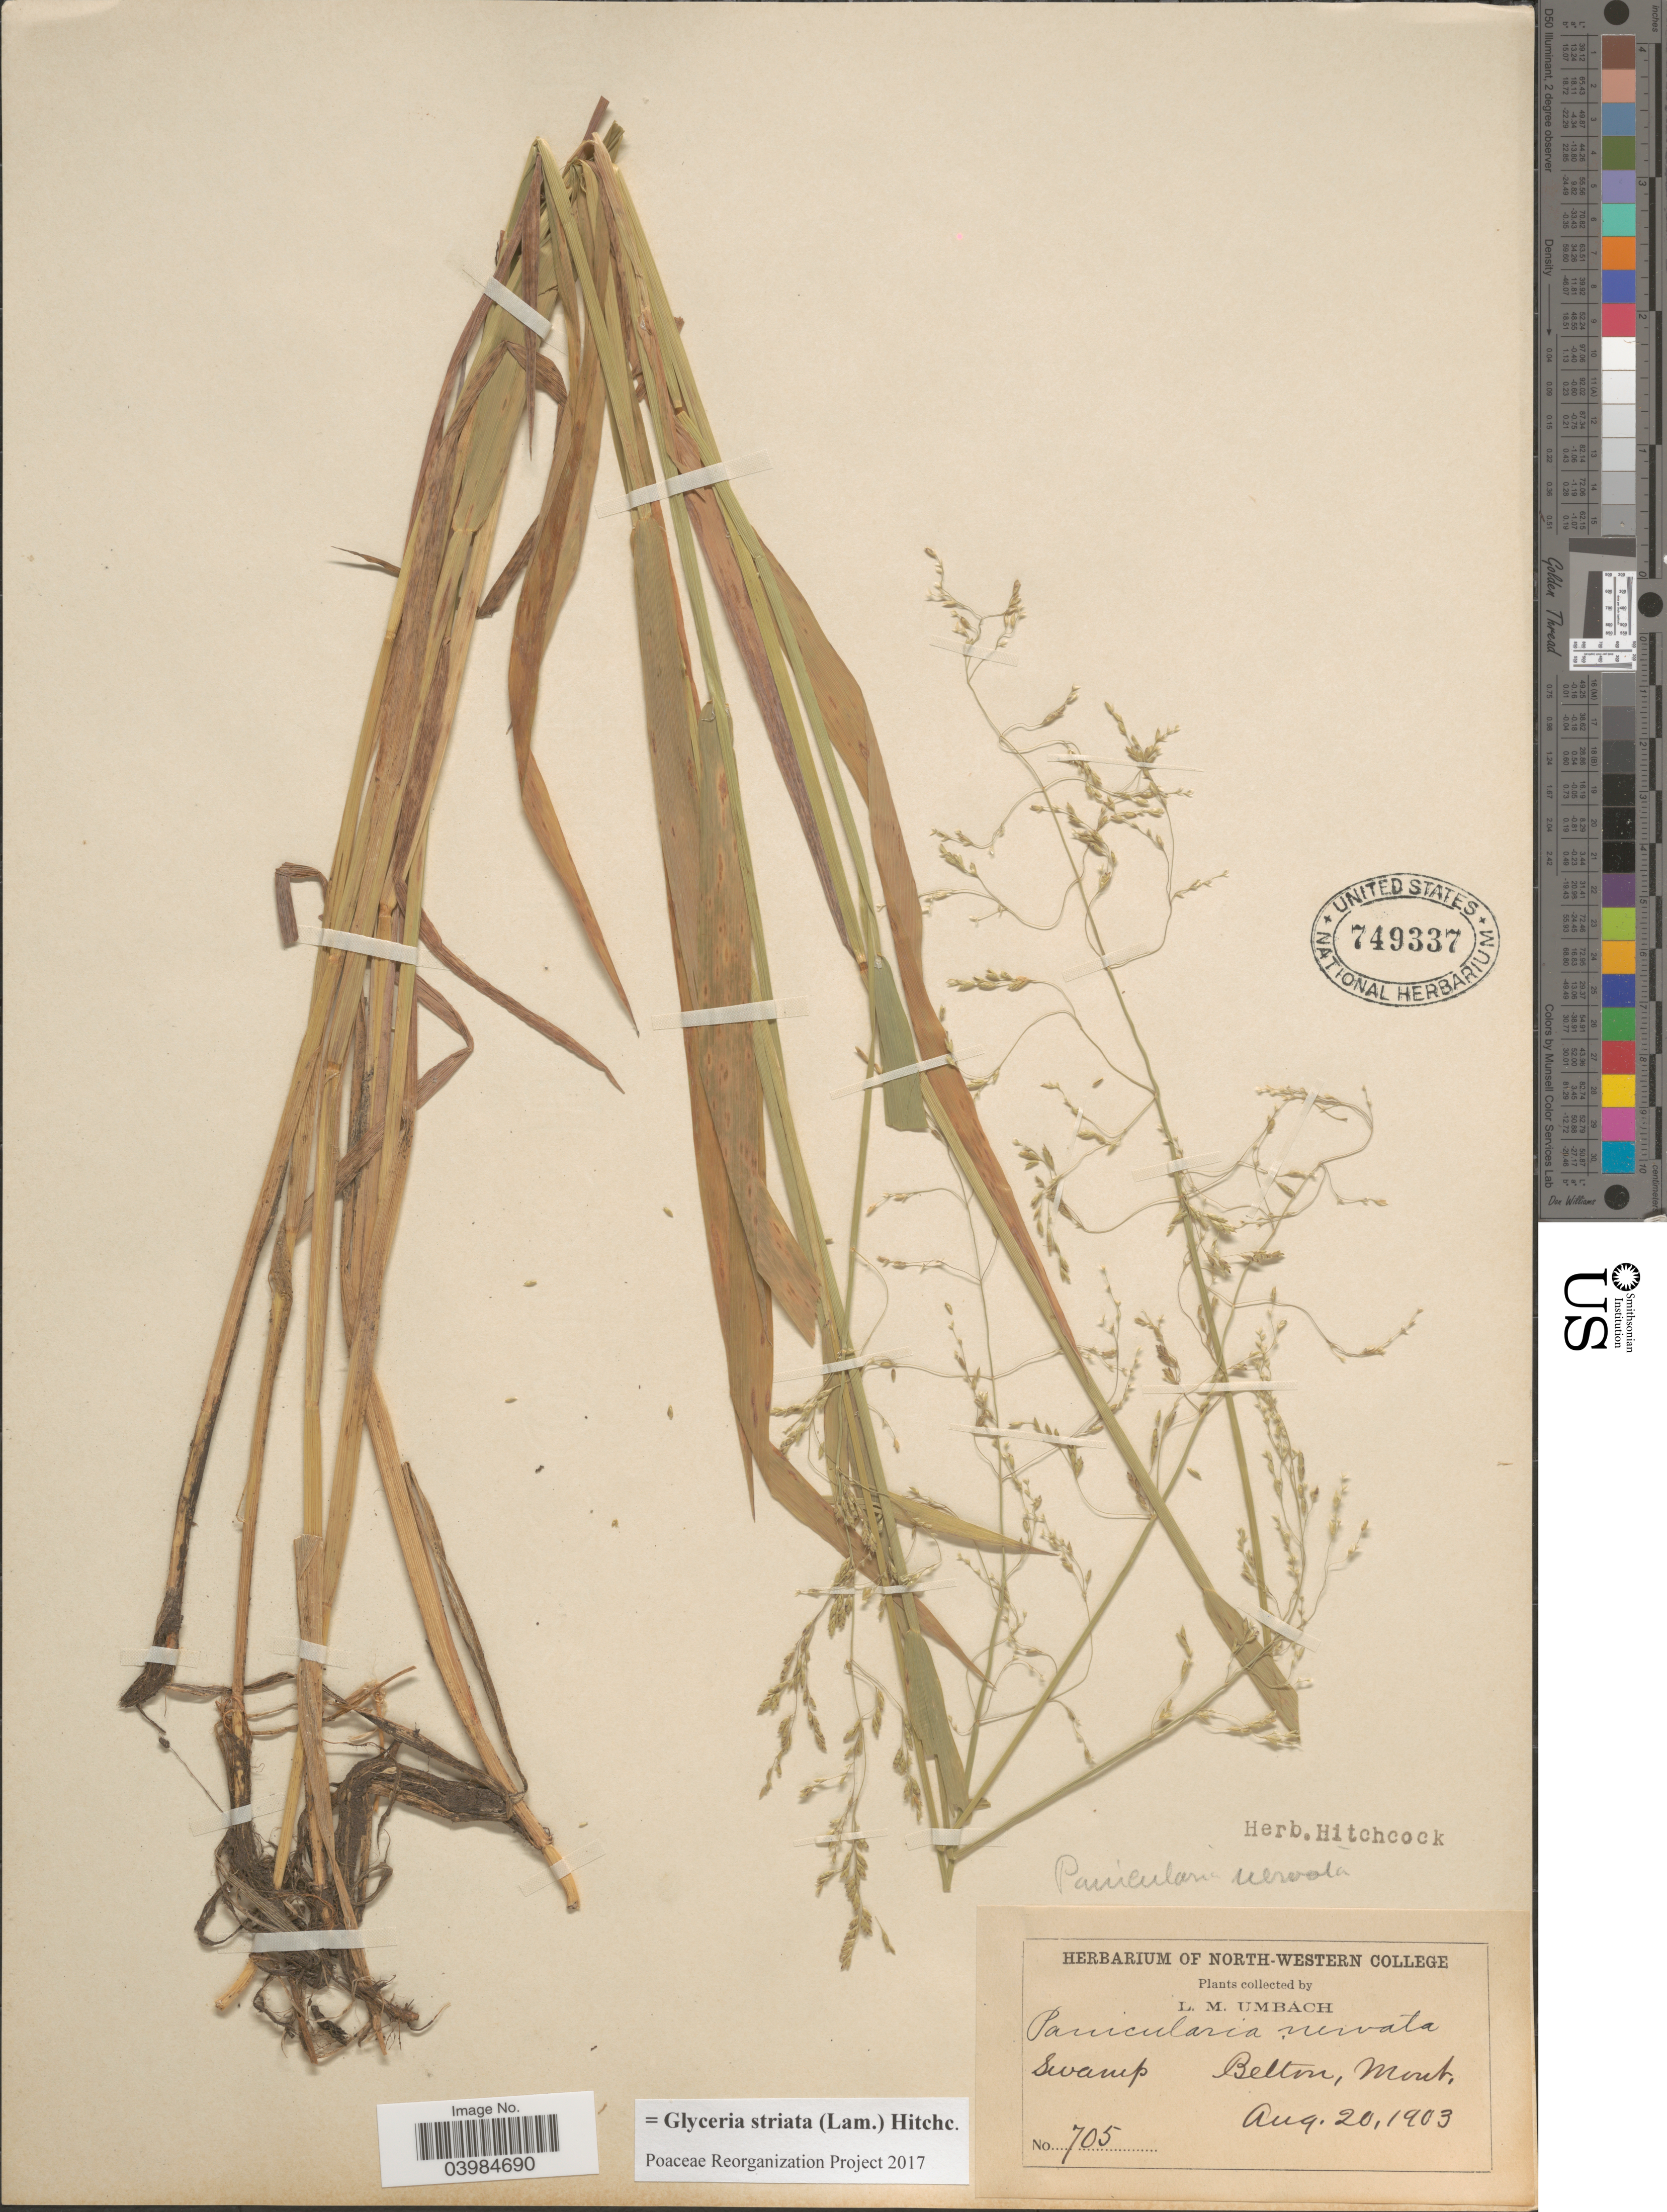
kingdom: Plantae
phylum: Tracheophyta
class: Liliopsida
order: Poales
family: Poaceae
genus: Glyceria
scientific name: Glyceria striata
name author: (Lam.) Hitchc.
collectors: L. M. Umbach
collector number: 705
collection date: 1903-08-20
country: United States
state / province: Montana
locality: Belton.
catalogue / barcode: US 749337